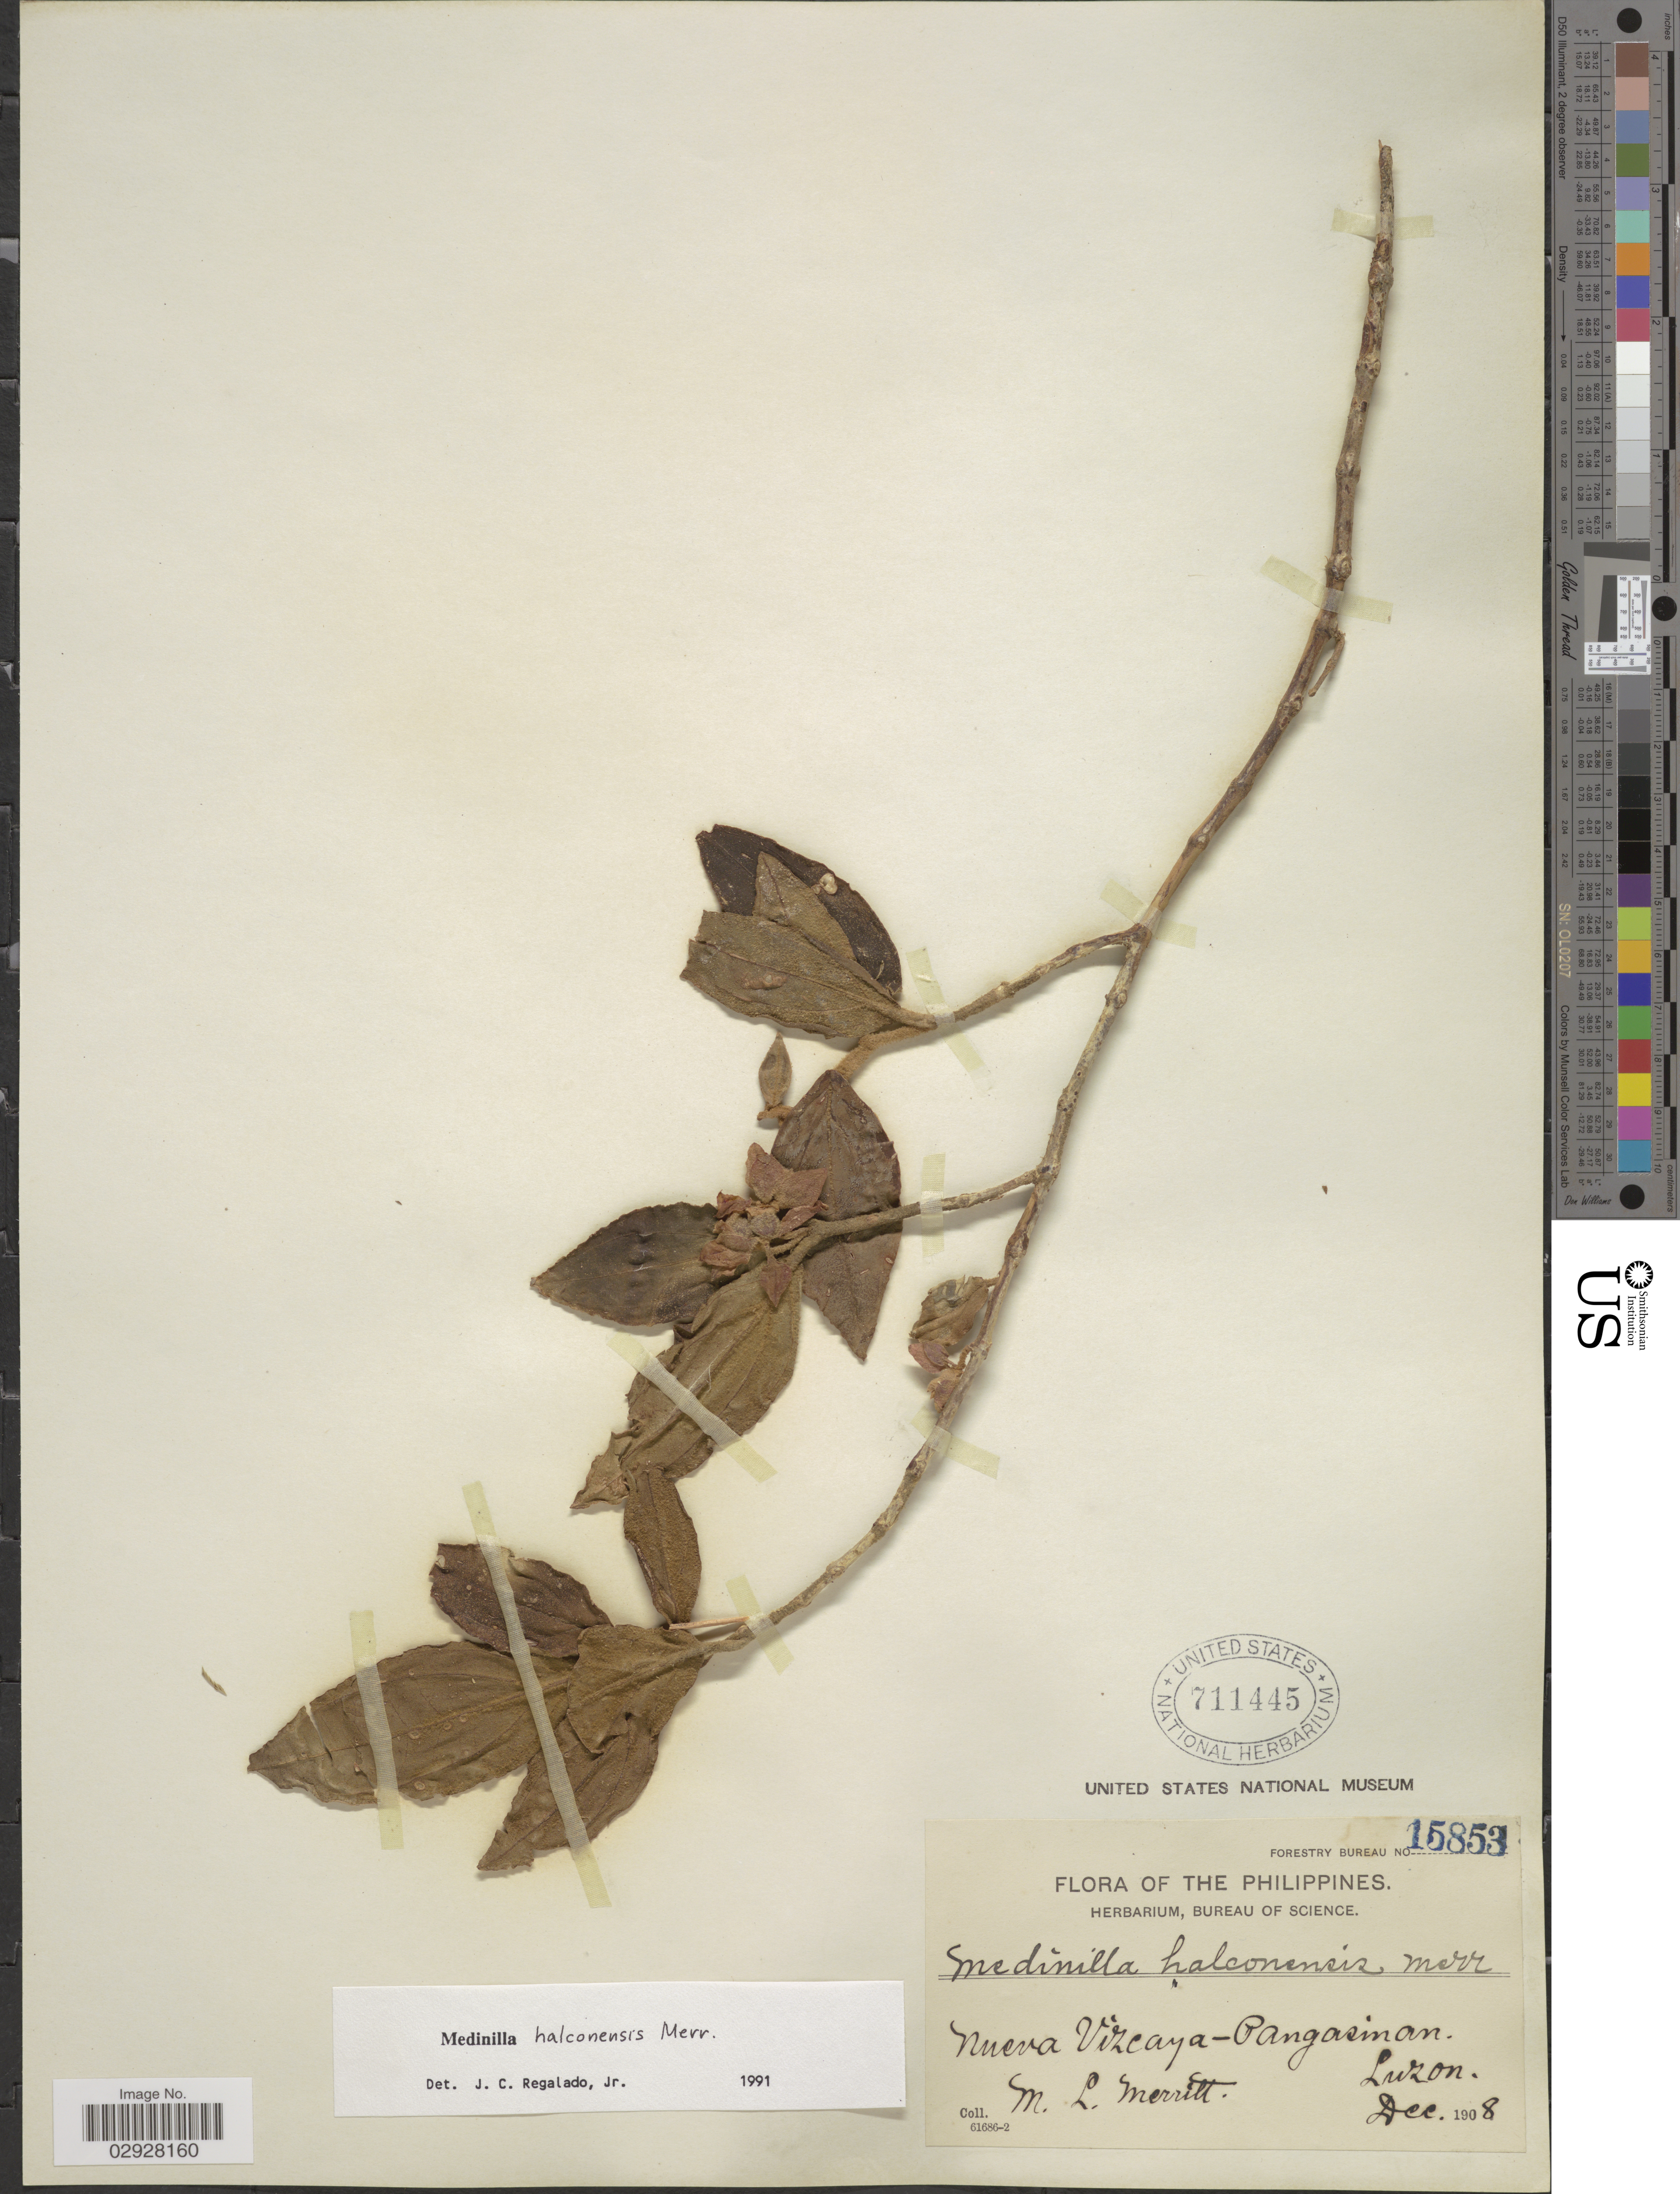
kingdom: Plantae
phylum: Tracheophyta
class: Magnoliopsida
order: Myrtales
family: Melastomataceae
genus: Medinilla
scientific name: Medinilla halconensis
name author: Merr.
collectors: M. L. Merritt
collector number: Forestry Bureau 15853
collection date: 1908-12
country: Philippines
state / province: Cagayan Valley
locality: Nueva Vizcaya-Pangasinan, Luzon.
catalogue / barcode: US 711445